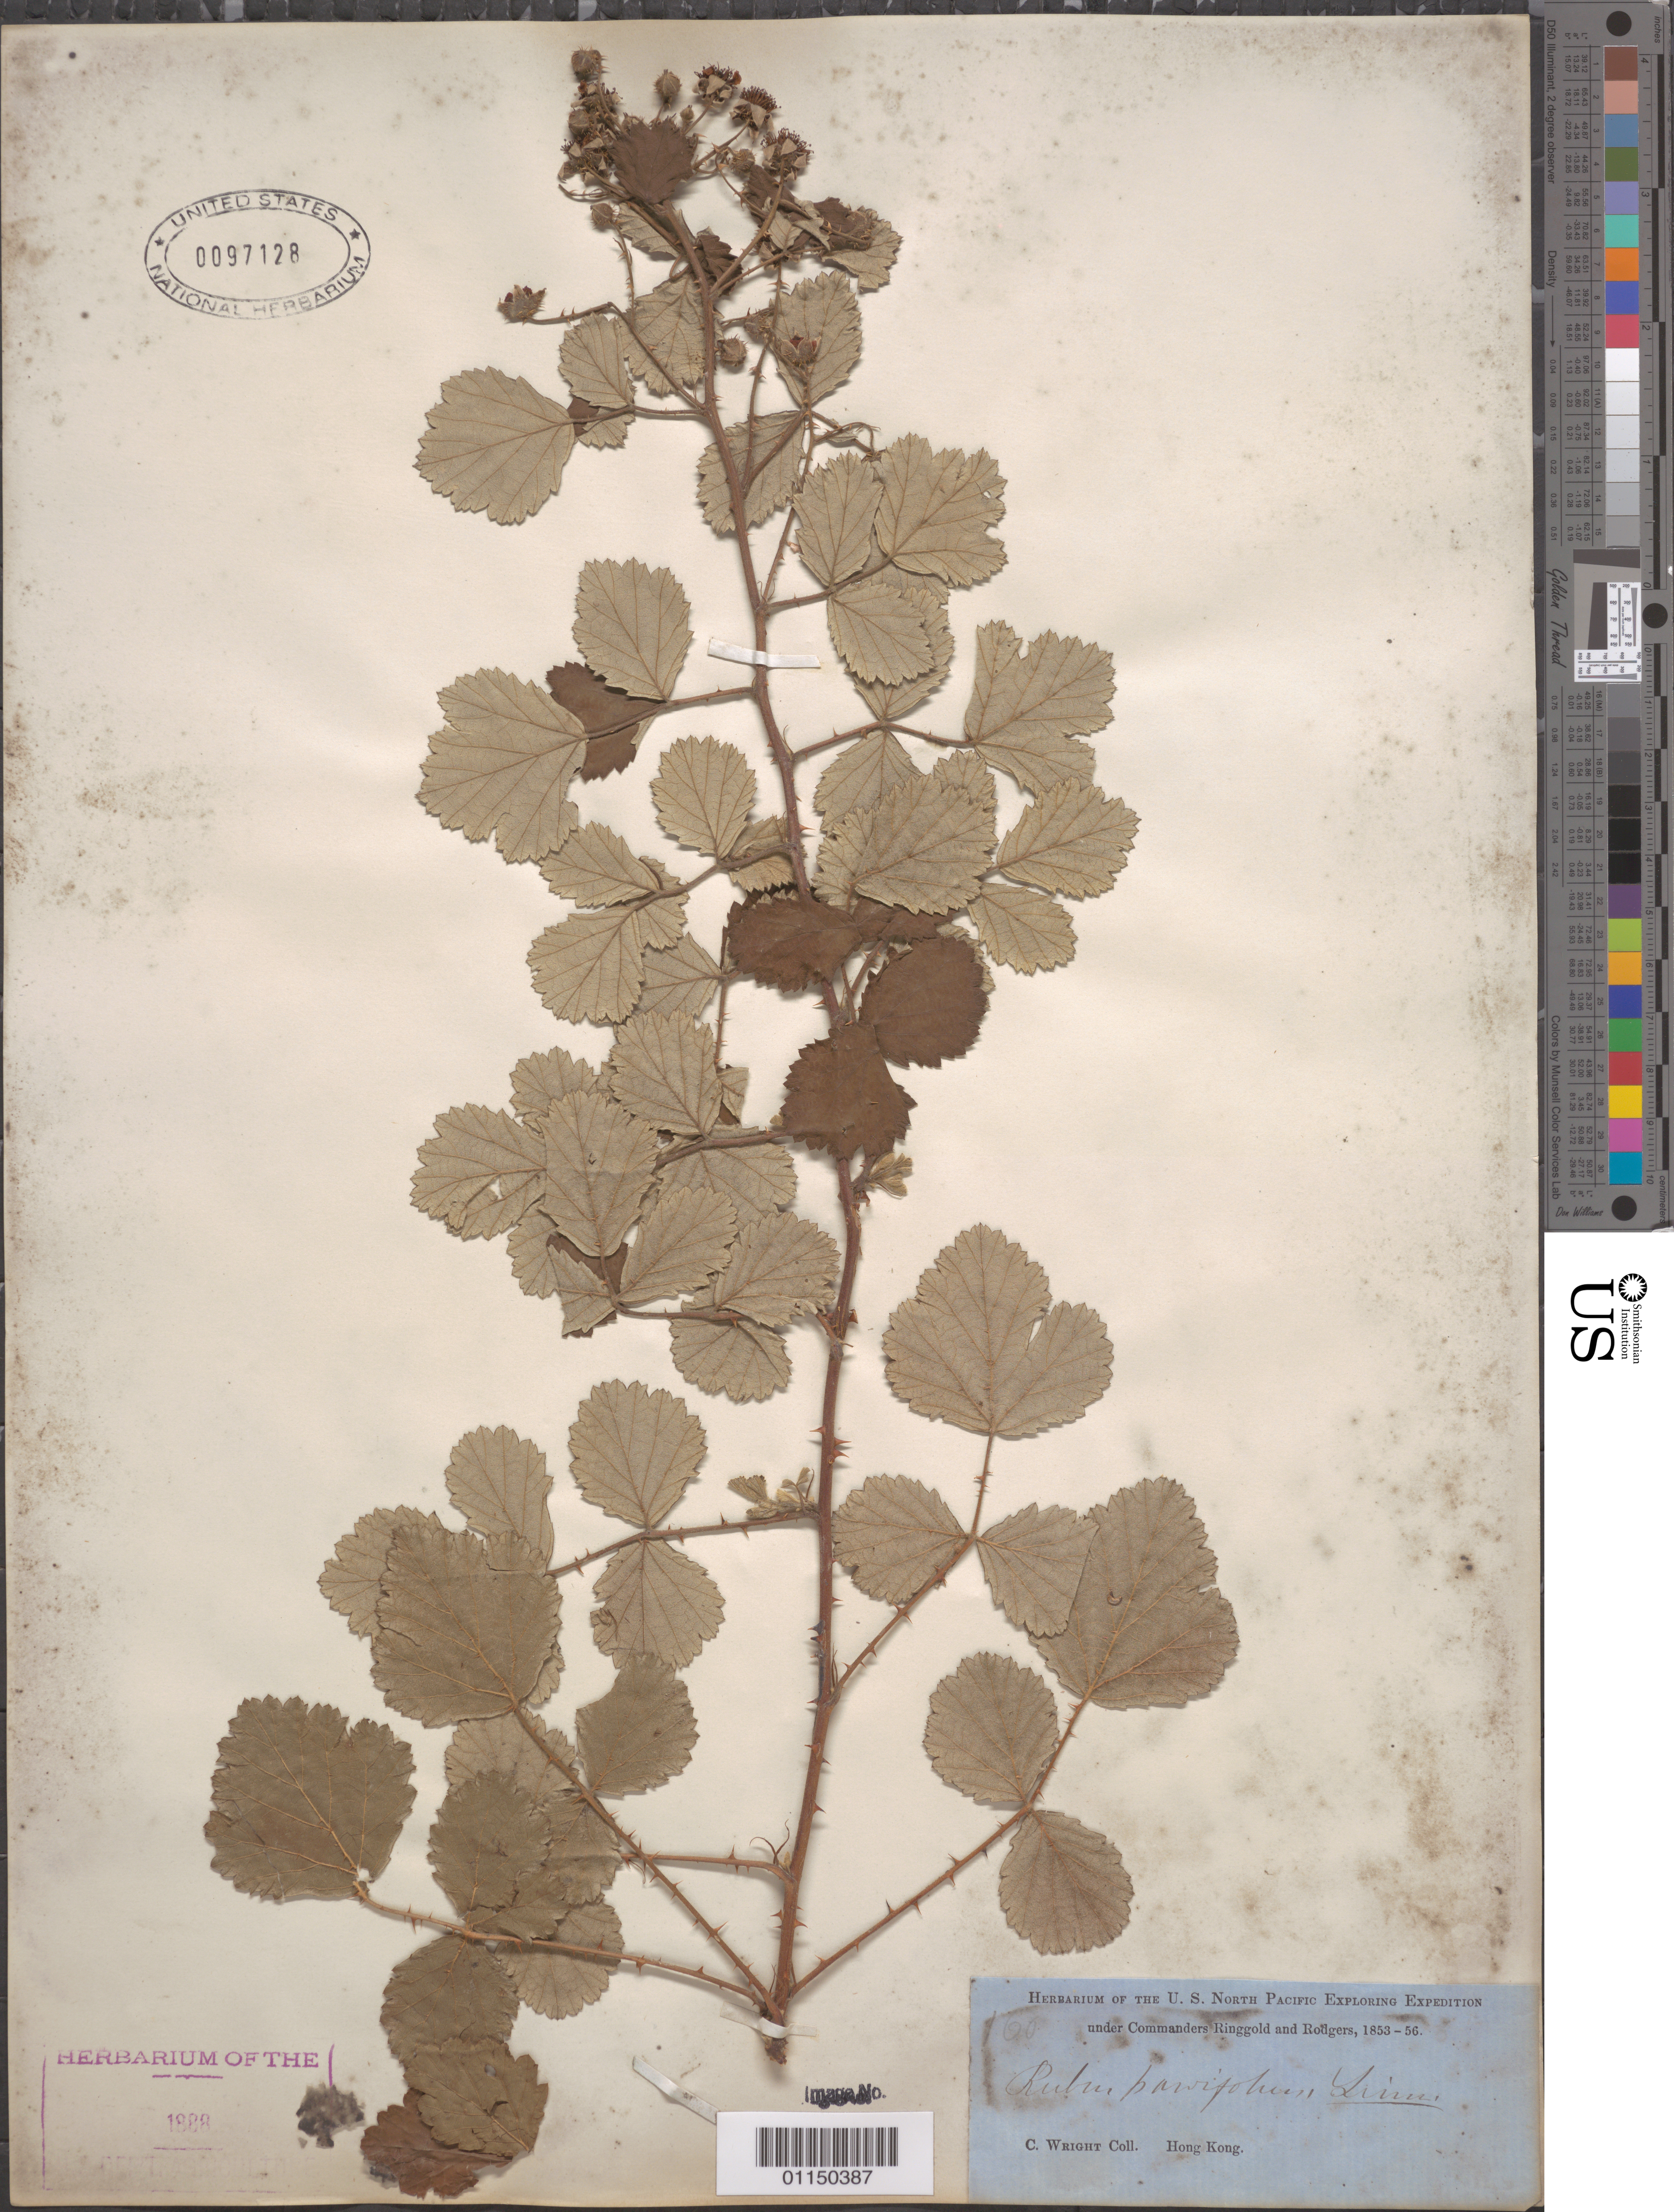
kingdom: Plantae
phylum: Tracheophyta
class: Magnoliopsida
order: Rosales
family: Rosaceae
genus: Rubus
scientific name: Rubus parvifolius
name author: L.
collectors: C. Wright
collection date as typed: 1853 to -- -- 1856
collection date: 1853/1856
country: China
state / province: Hong Kong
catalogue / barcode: US 97128